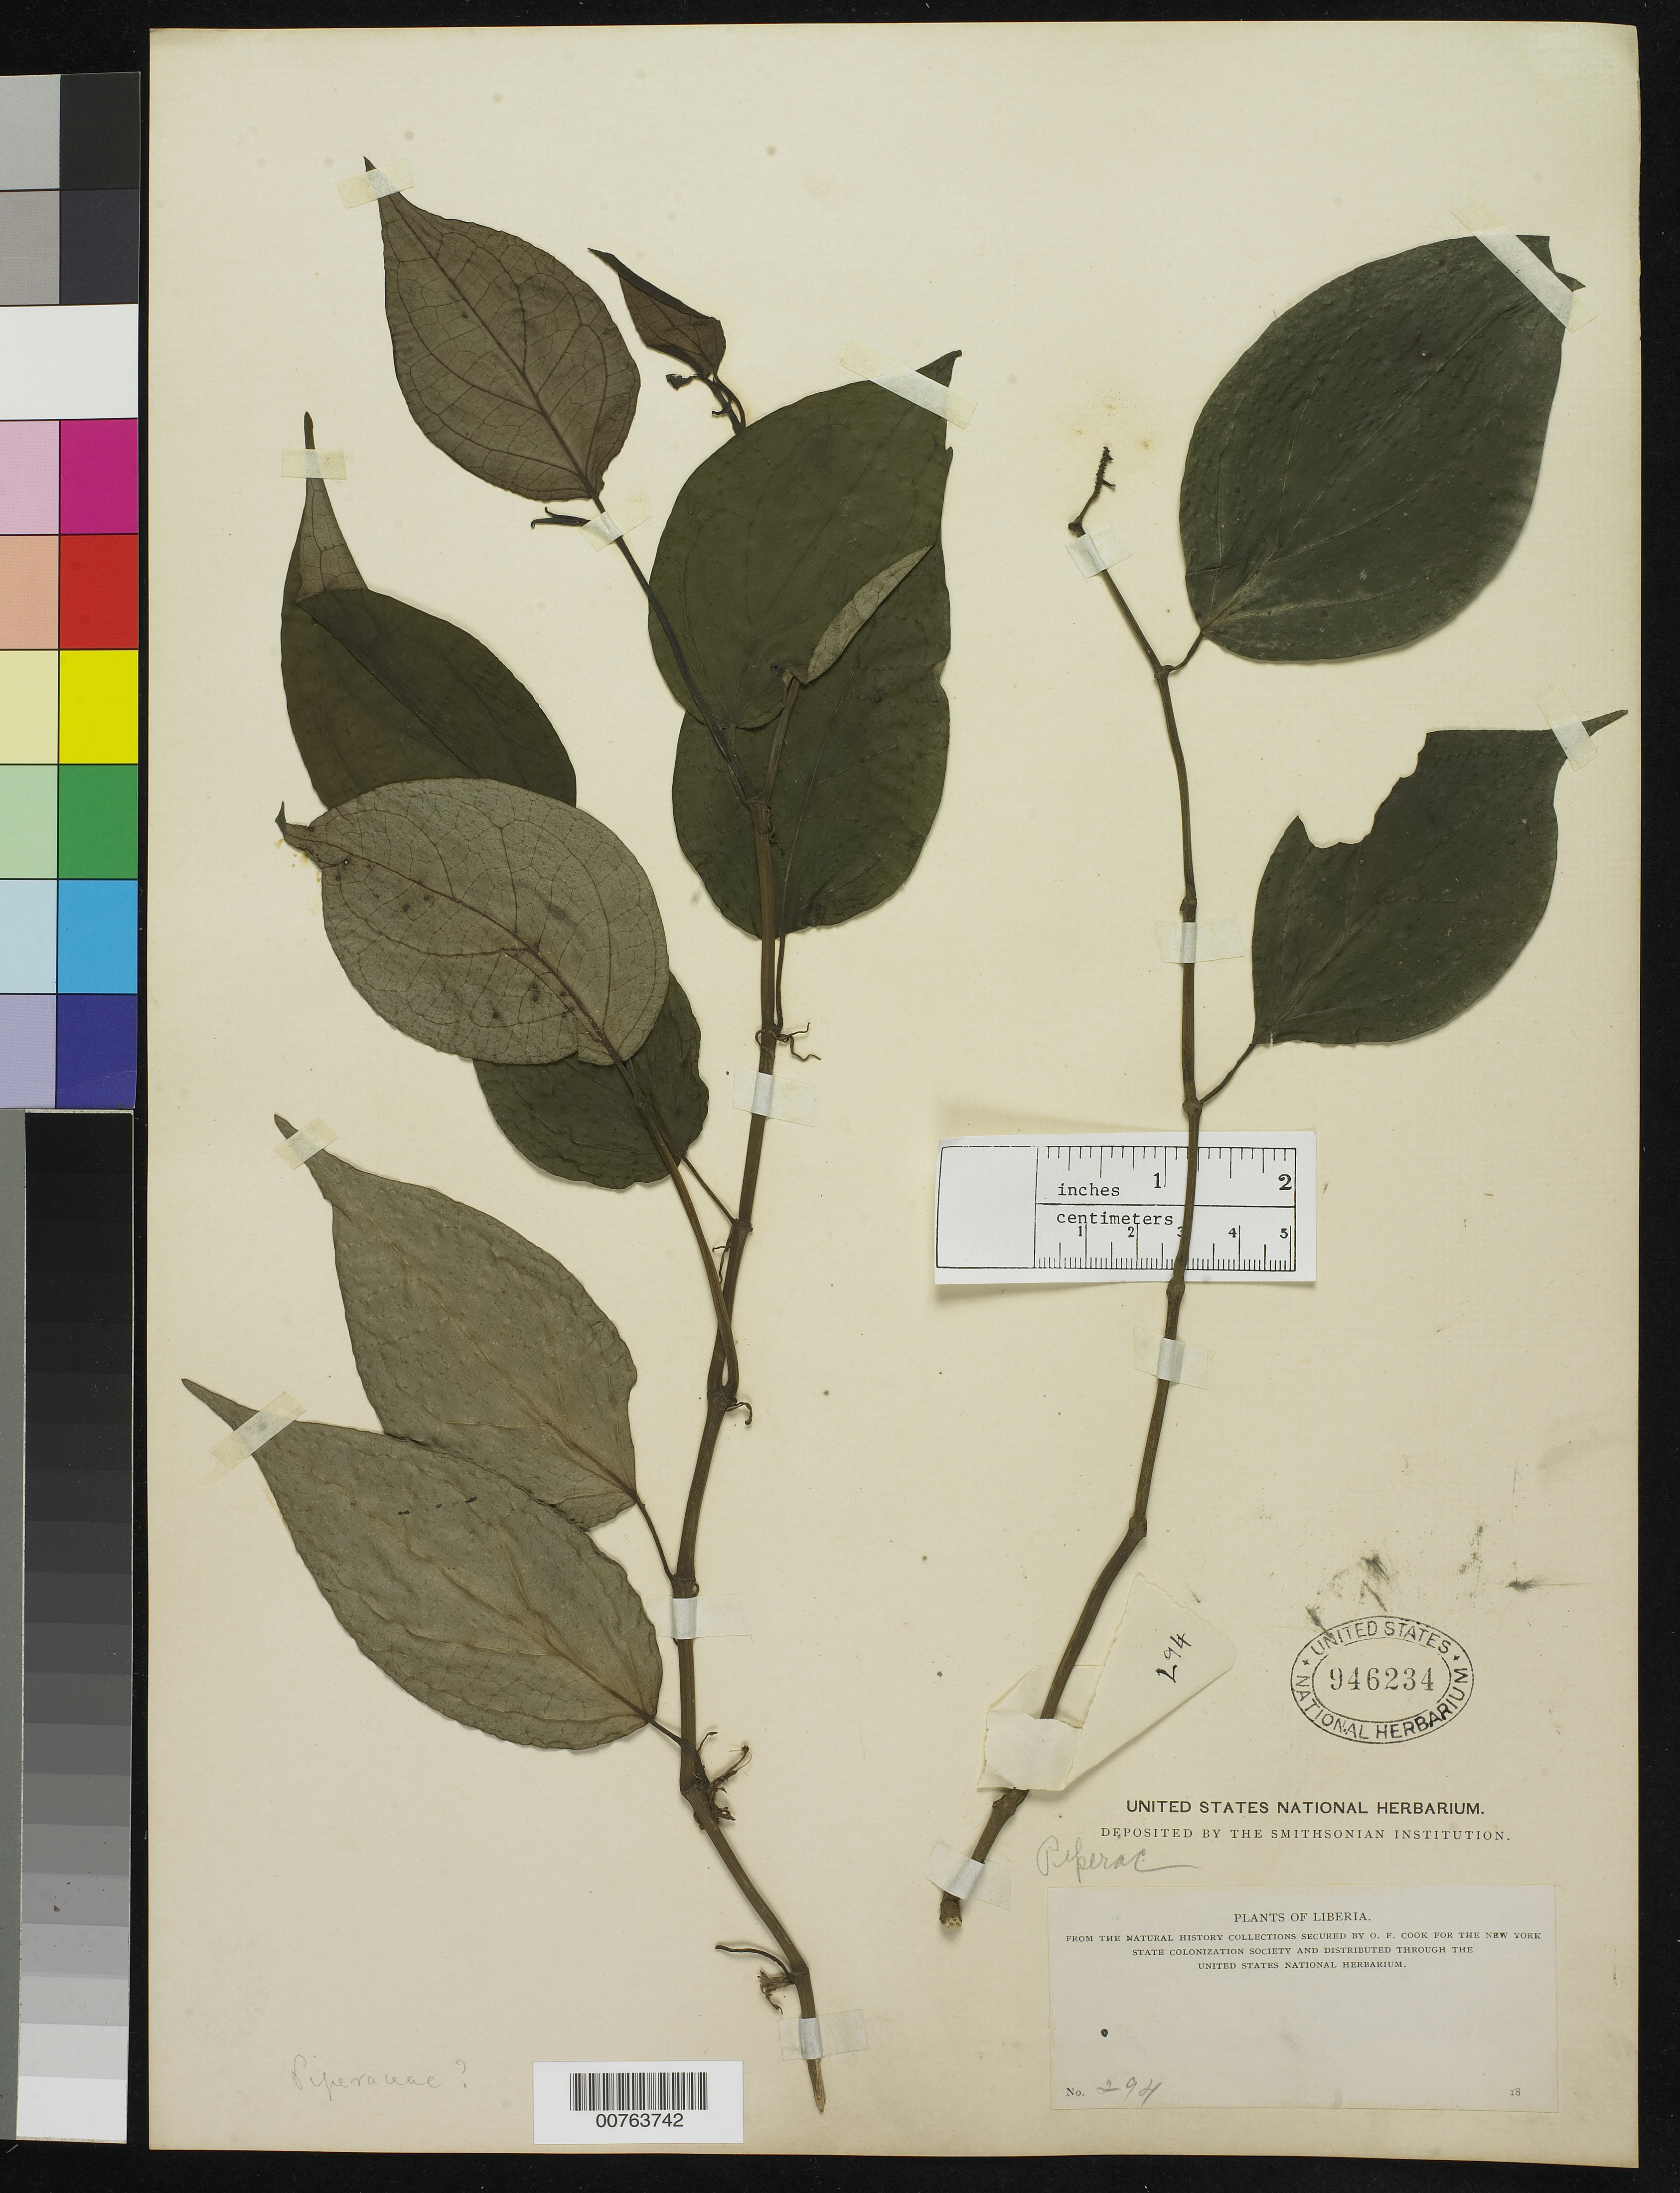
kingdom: Plantae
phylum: Tracheophyta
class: Magnoliopsida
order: Piperales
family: Piperaceae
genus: Piper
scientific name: Piper sp.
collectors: O. F. Cook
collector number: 294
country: Liberia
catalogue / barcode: US 946234